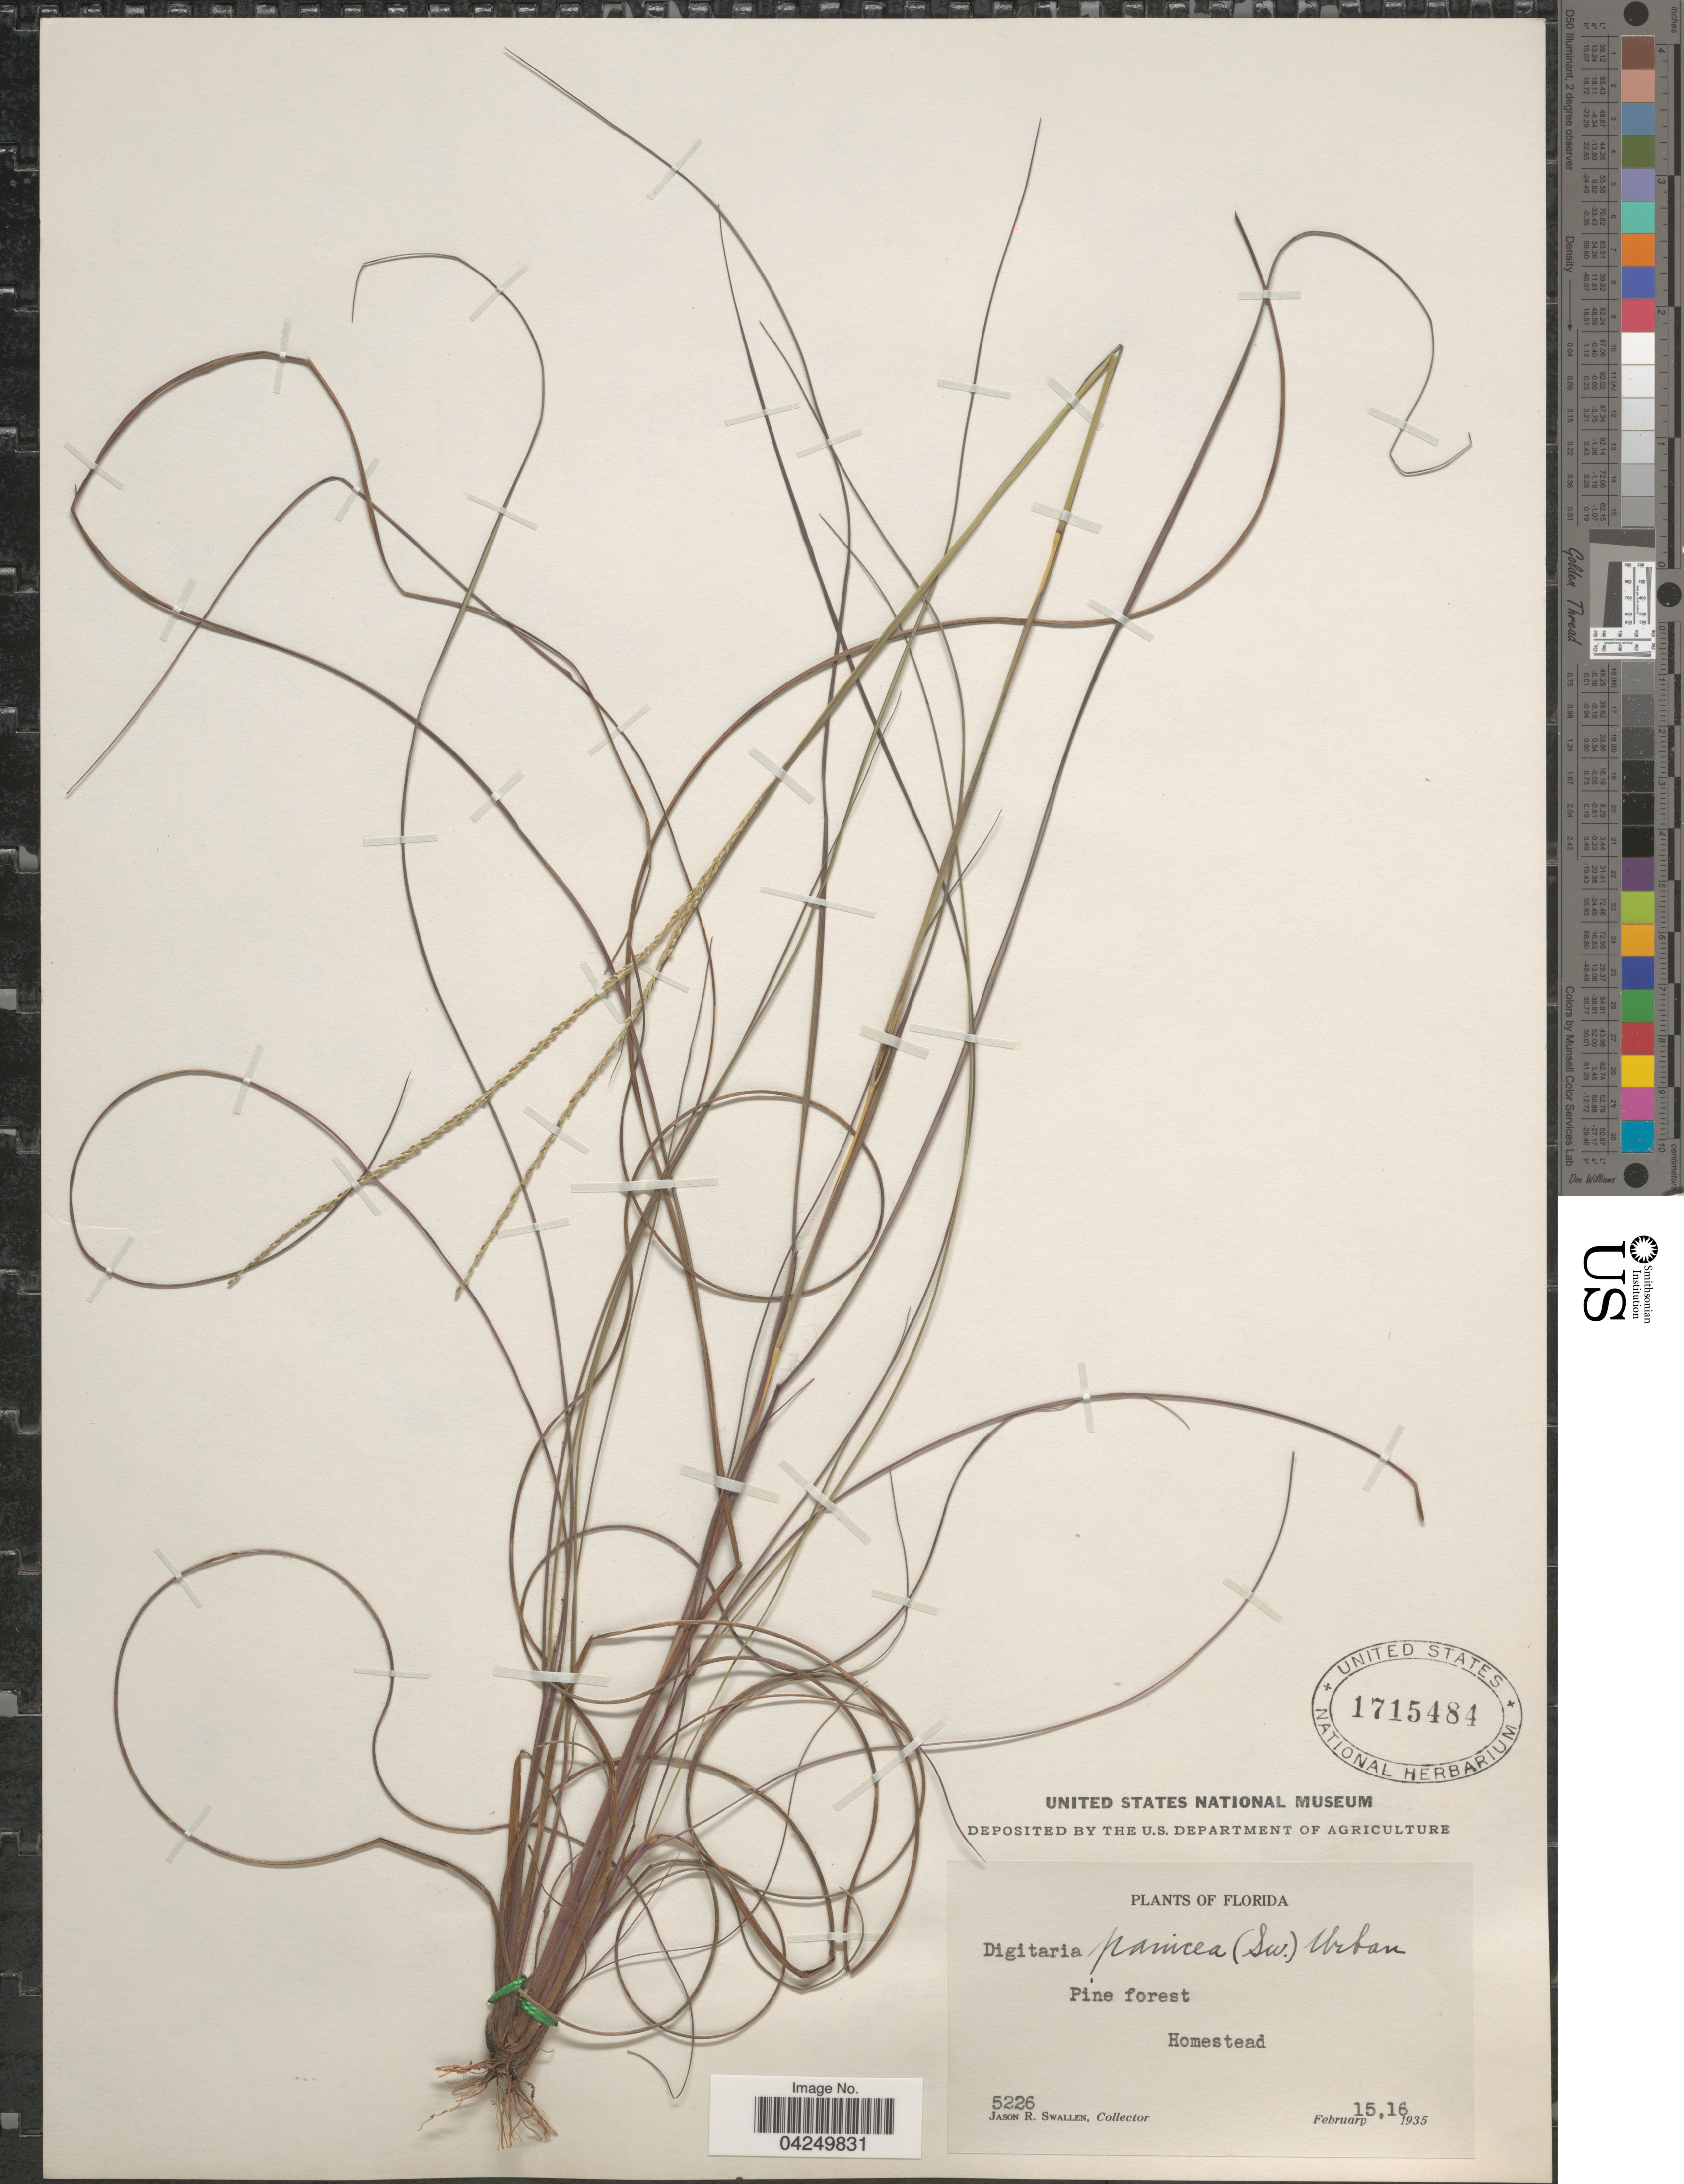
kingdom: Plantae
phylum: Tracheophyta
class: Liliopsida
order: Poales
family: Poaceae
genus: Digitaria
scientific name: Digitaria panicea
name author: (Sw.) Urb.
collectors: J. R. Swallen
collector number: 5226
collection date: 1935-02-15/1935-02-16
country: United States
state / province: Florida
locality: Pine forest. Homestead.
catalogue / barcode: US 1715484